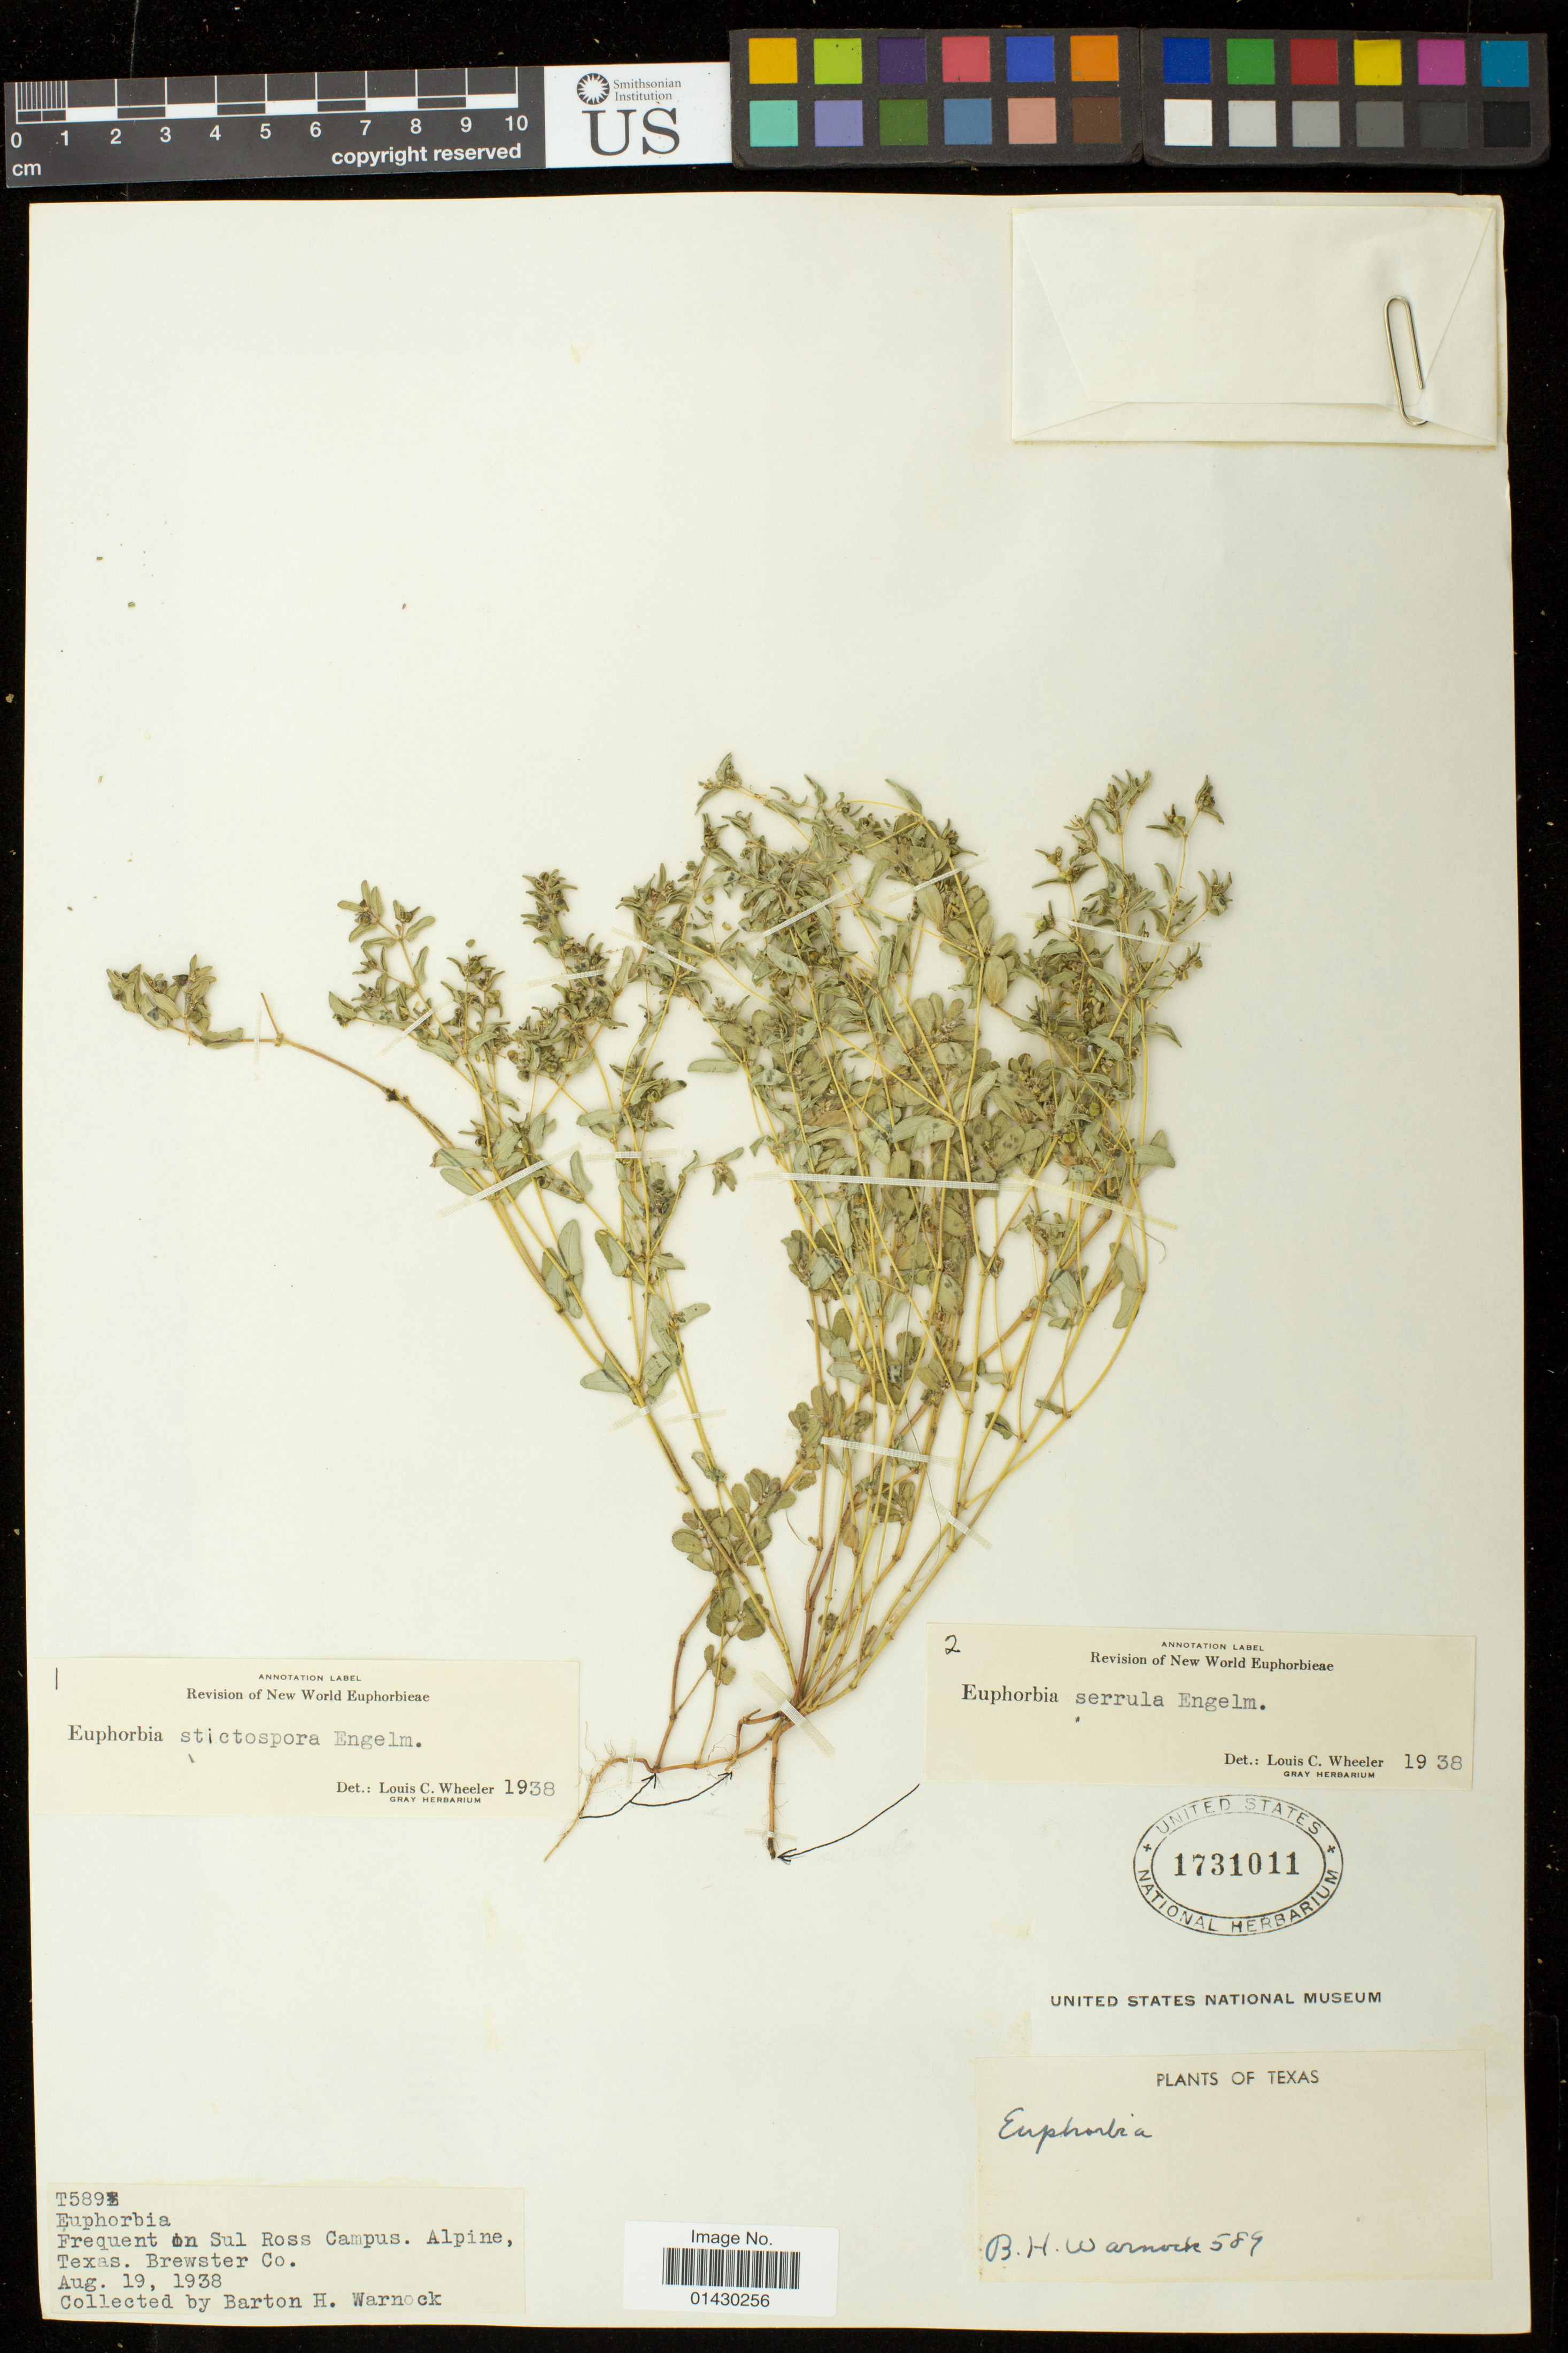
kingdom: Plantae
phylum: Tracheophyta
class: Magnoliopsida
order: Malpighiales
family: Euphorbiaceae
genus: Euphorbia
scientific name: Euphorbia serrula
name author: Engelm. in Emory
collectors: B. H. Warnock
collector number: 589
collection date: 1938-08-19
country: United States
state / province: Texas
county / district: Brewster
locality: Sul Ross Campus, Alpine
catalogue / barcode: US 1731011